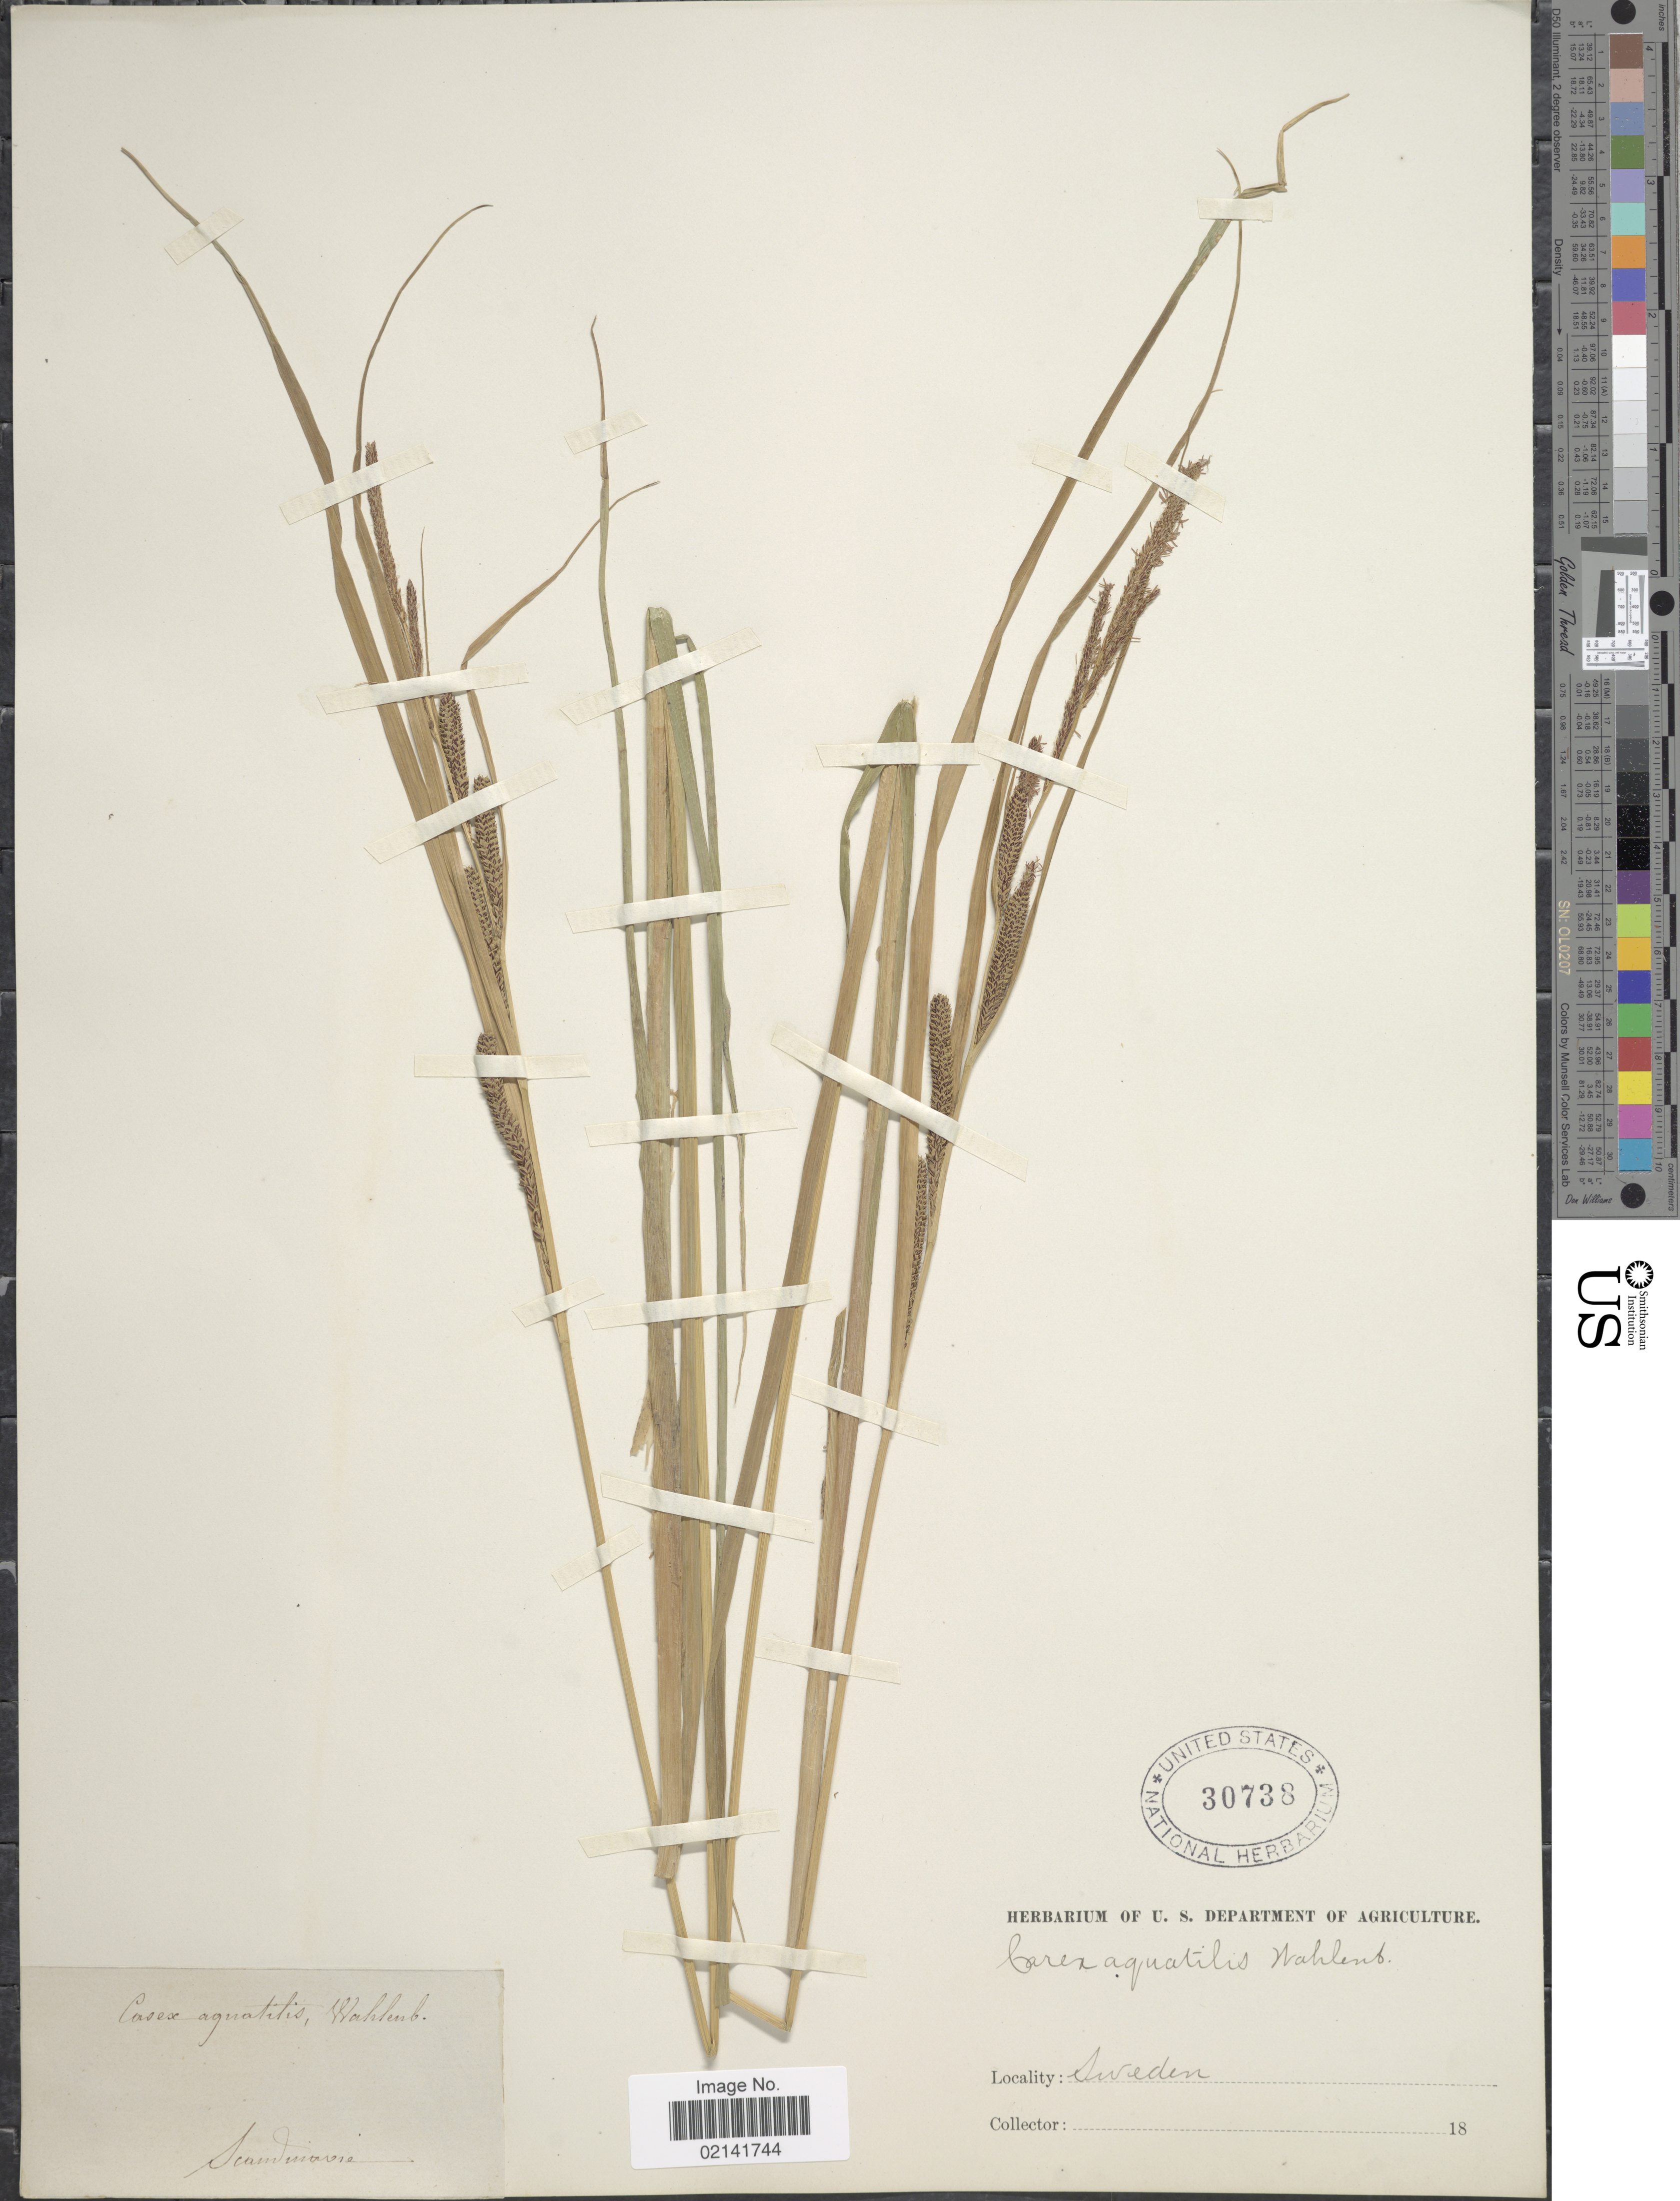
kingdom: Plantae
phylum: Tracheophyta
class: Liliopsida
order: Poales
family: Cyperaceae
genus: Carex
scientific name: Carex aquatilis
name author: Wahlenb.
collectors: Facchini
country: Sweden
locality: Scandinavie [sic].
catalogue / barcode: US 30738